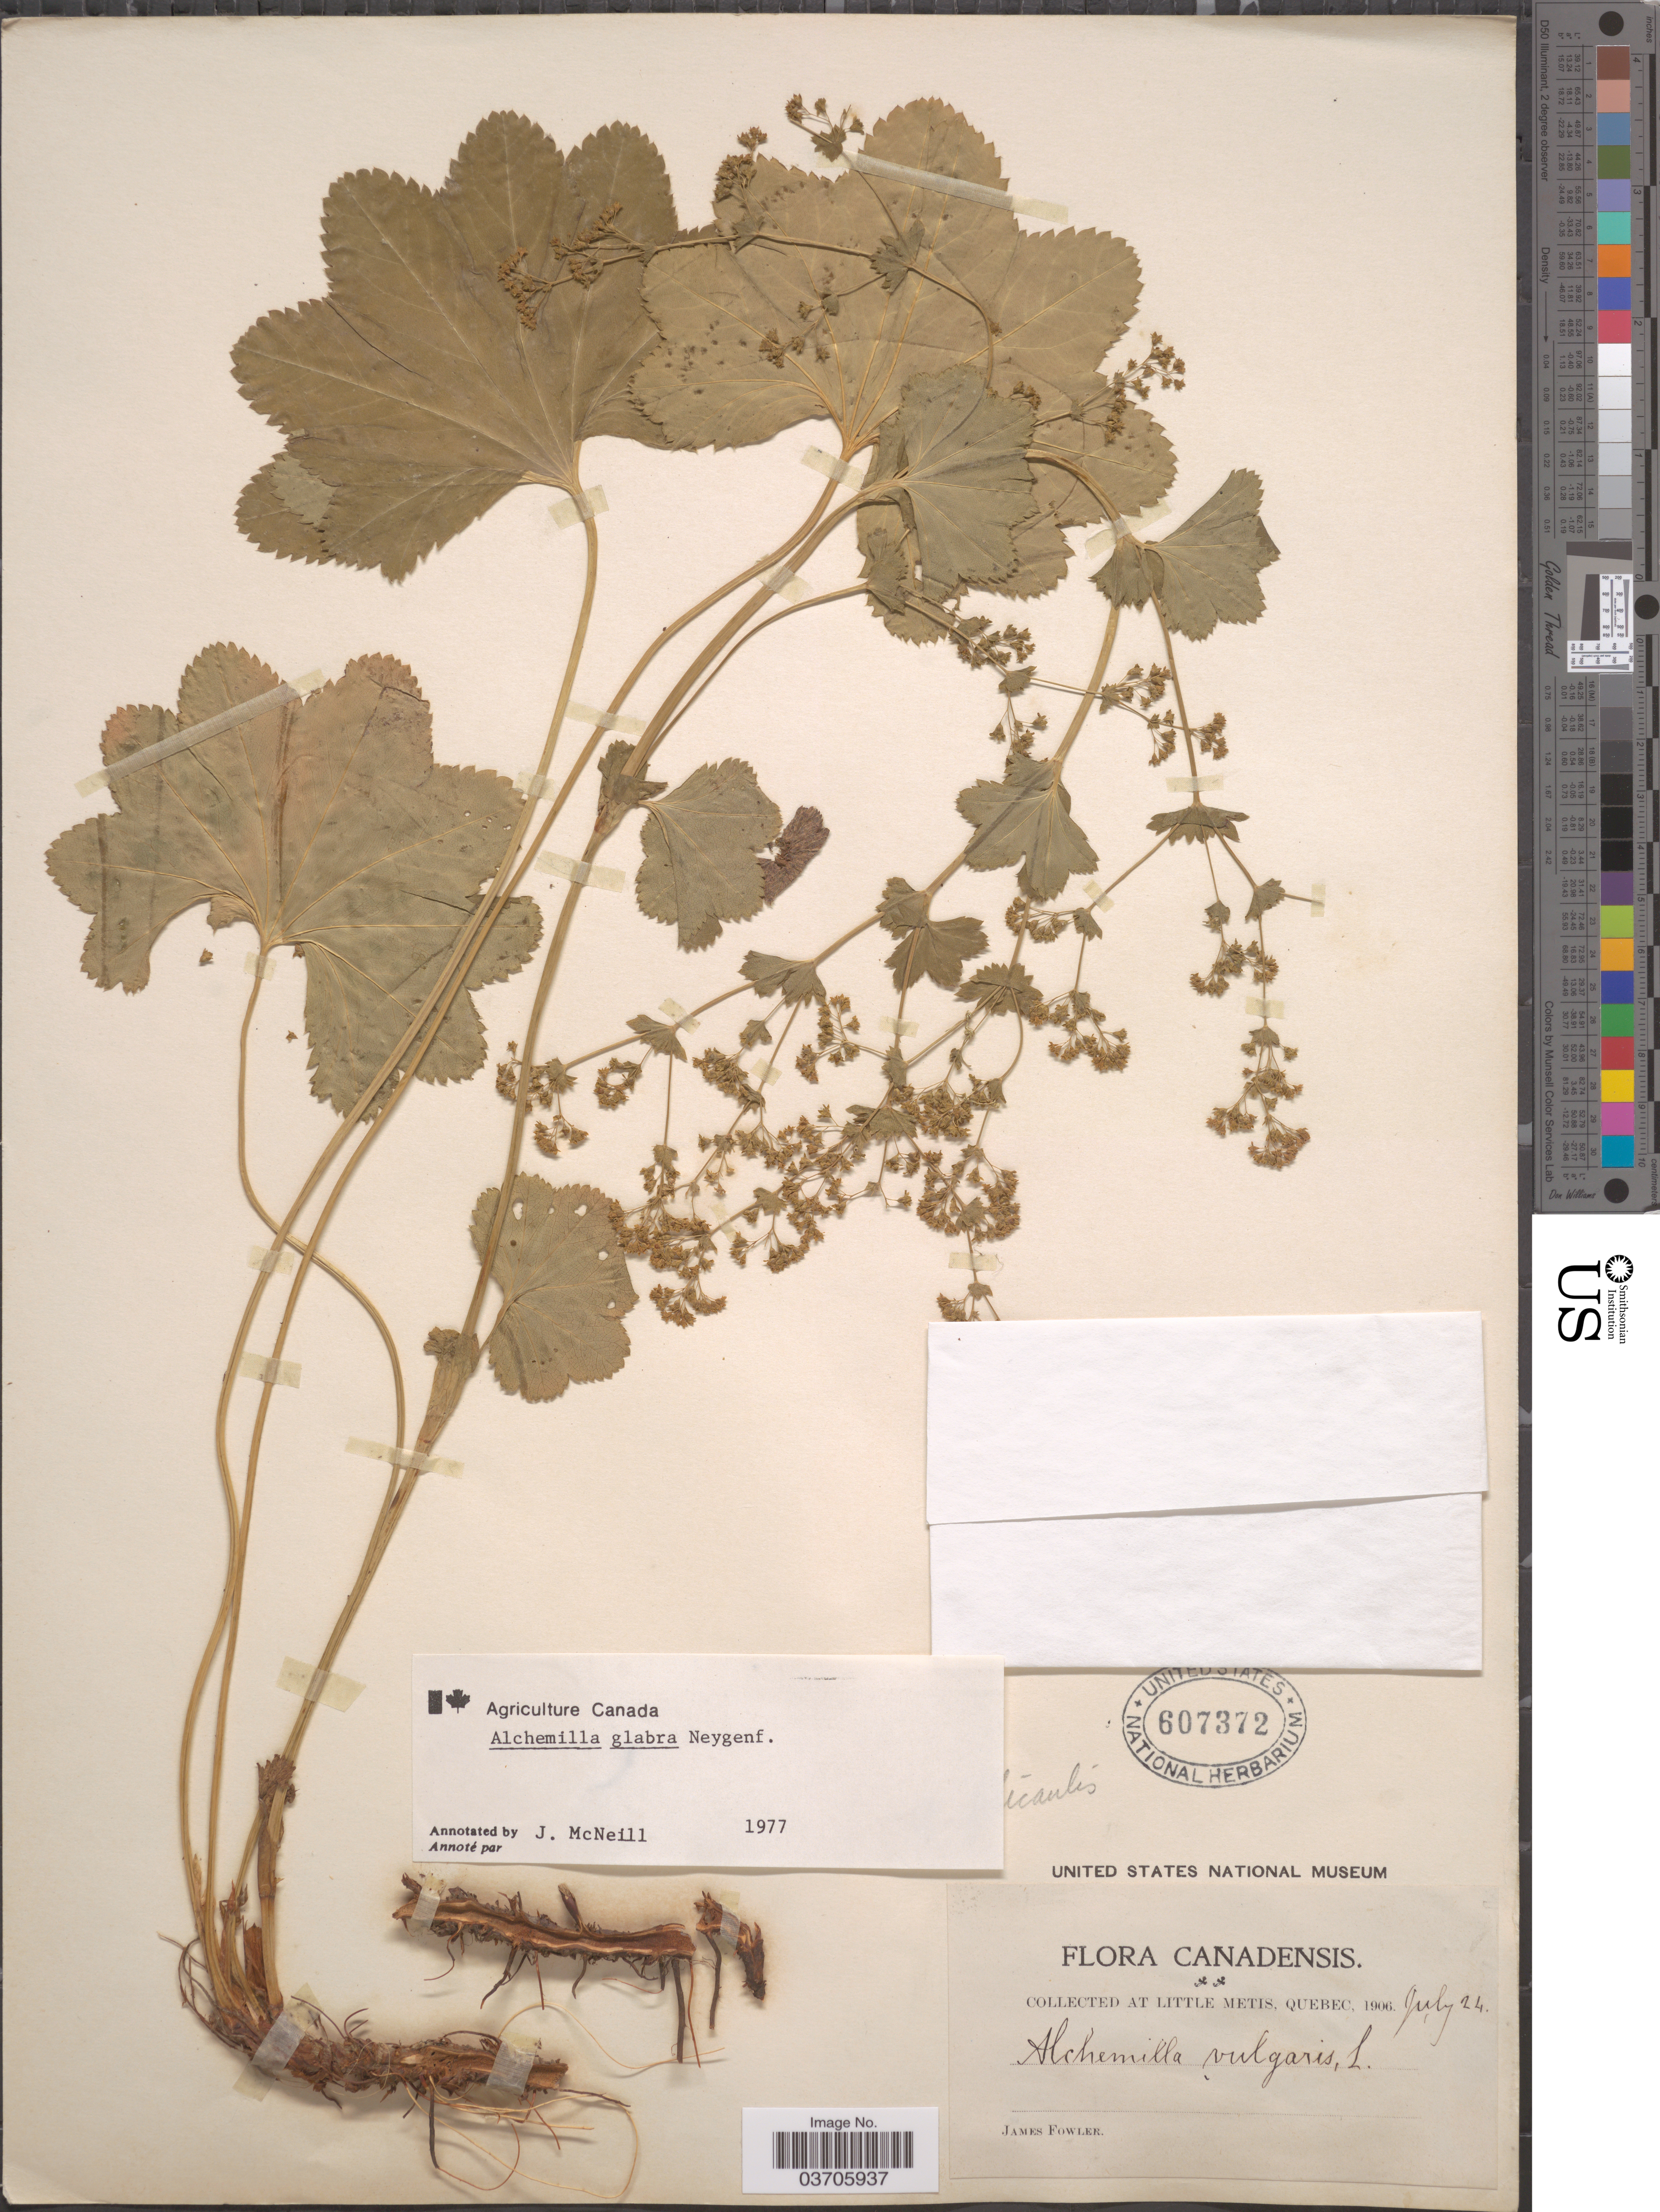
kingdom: Plantae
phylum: Tracheophyta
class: Magnoliopsida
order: Rosales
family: Rosaceae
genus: Alchemilla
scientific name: Alchemilla glabra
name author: Neygenf.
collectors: J. P. Fowler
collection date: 1906-07-24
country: Canada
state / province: Quebec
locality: Little Metis.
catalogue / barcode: US 607372